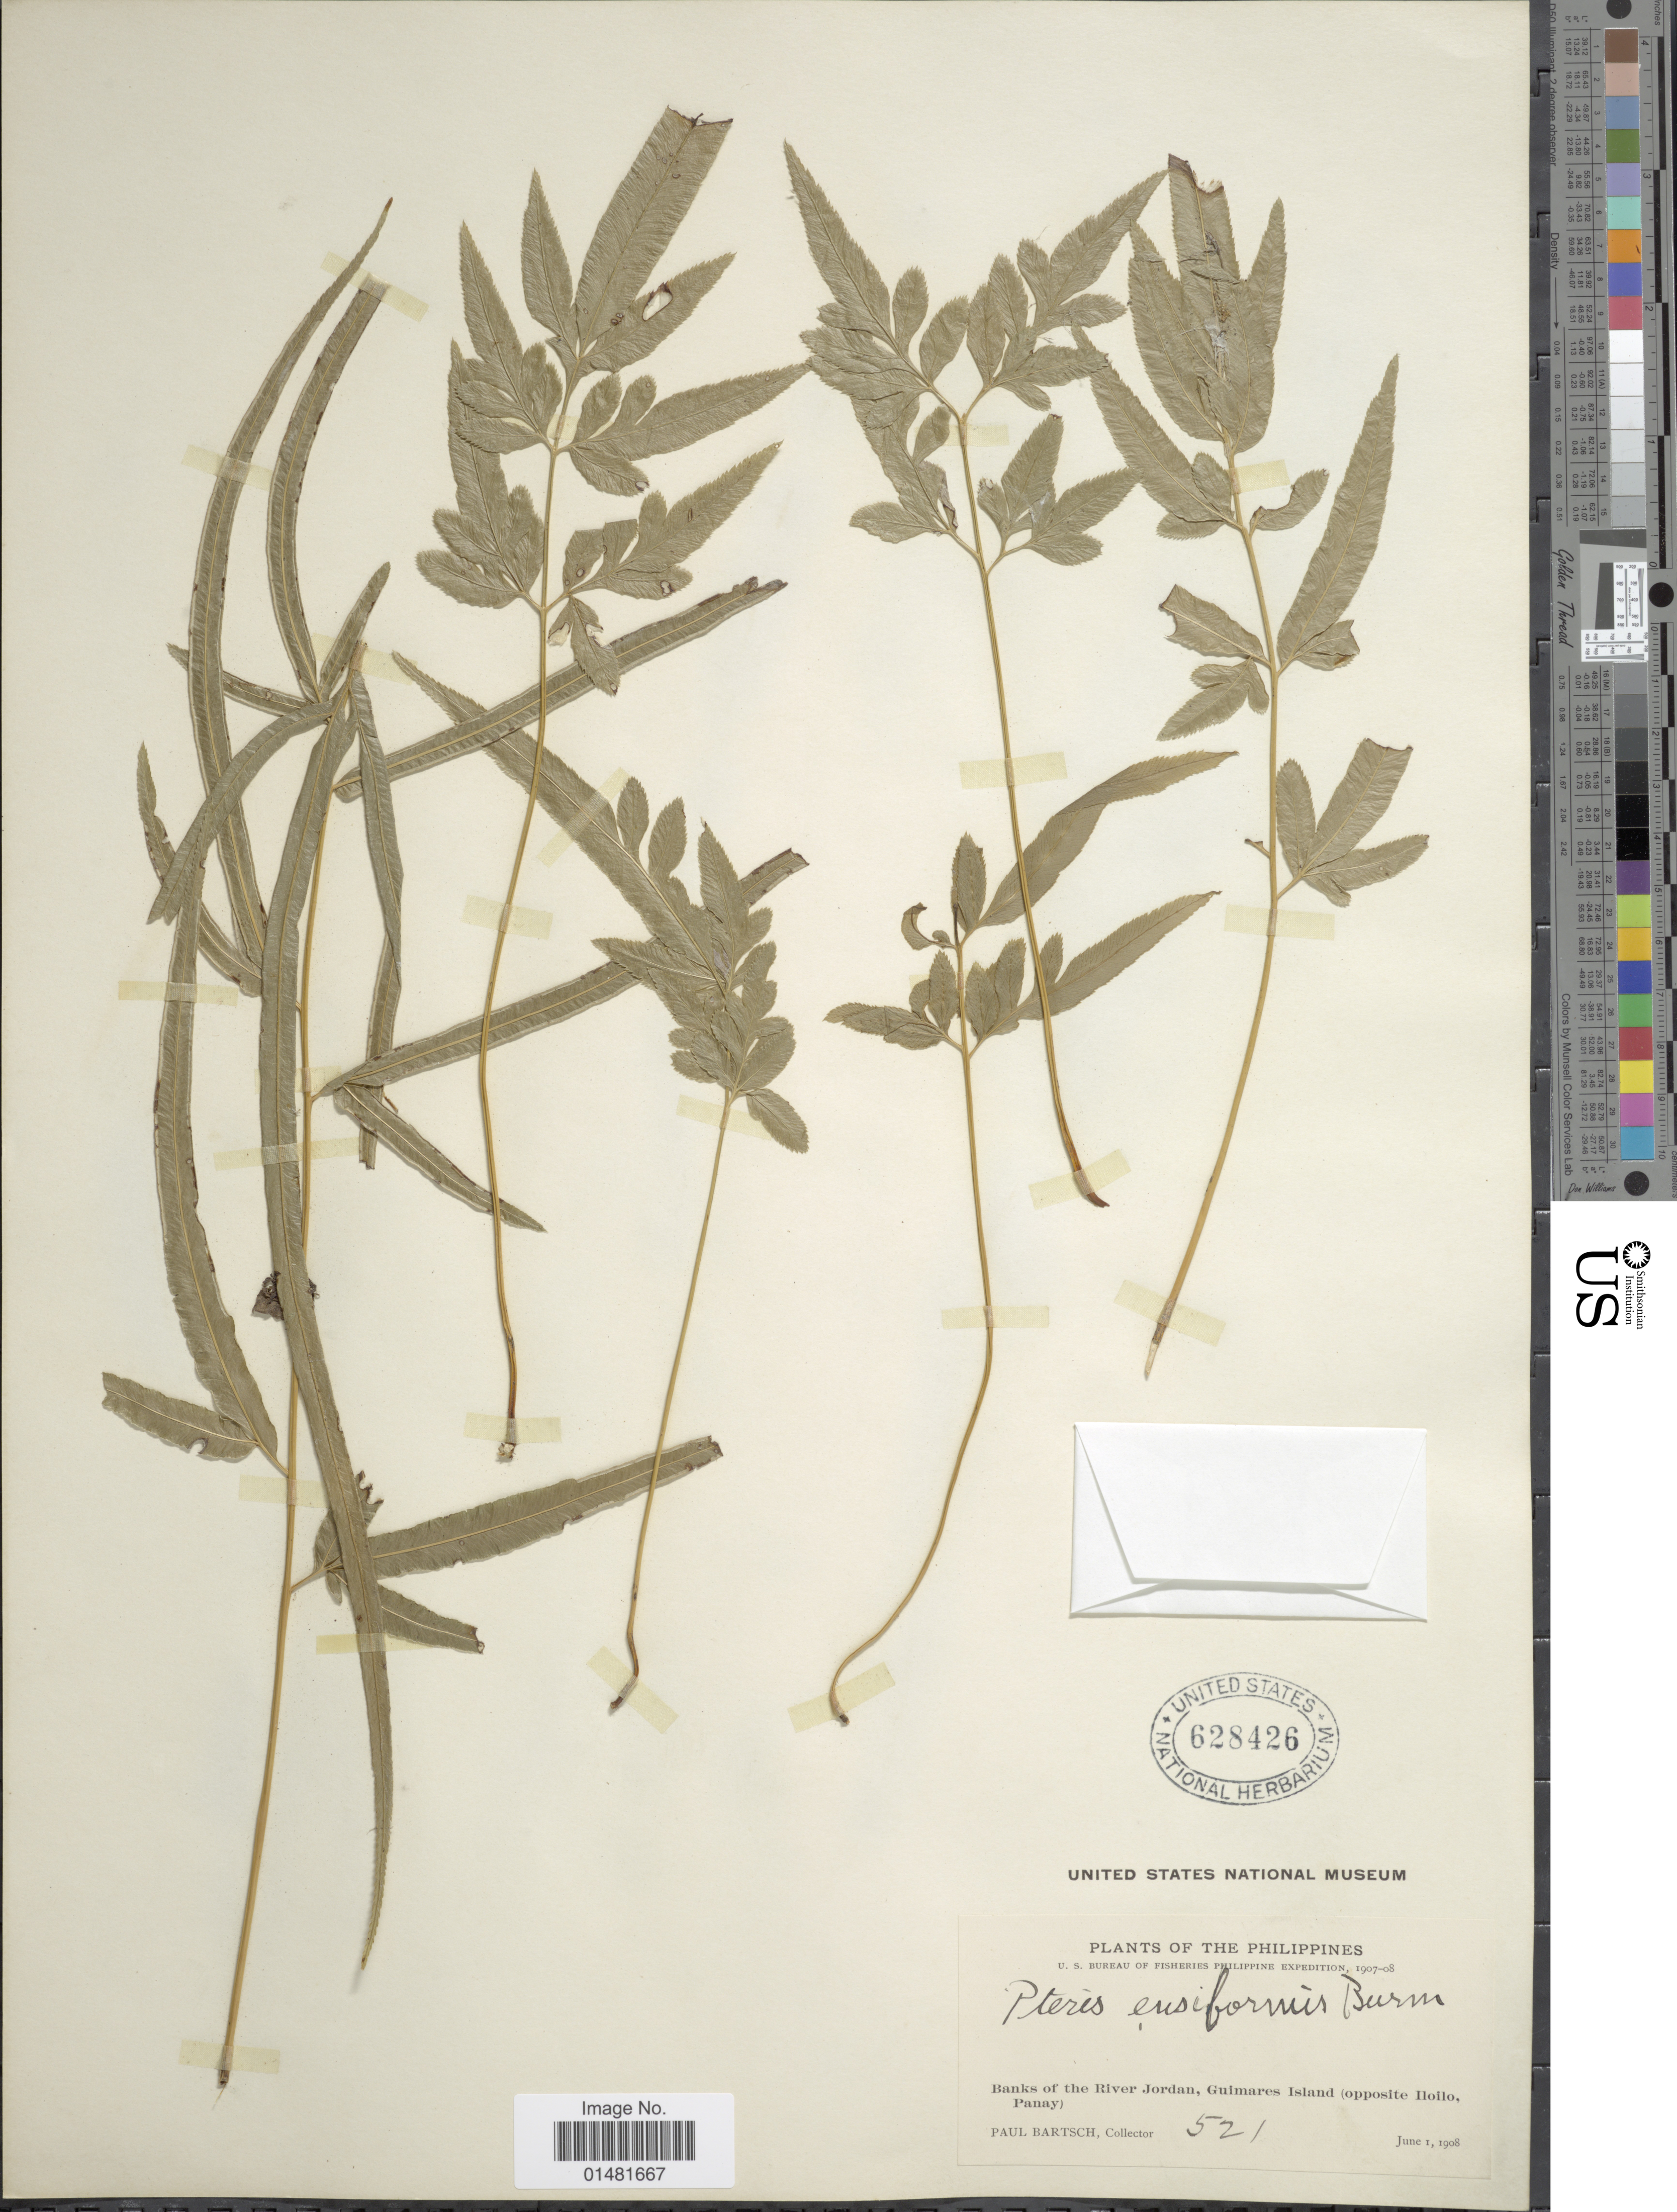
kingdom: Plantae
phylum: Tracheophyta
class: Polypodiopsida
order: Polypodiales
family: Pteridaceae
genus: Pteris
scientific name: Pteris ensiformis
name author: Burm. f.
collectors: P. Bartsch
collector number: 521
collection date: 1908-06-01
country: Philippines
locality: Banks of the River Jordan, Guimares Island (opposite Hoilo, Panay)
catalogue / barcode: US 628426